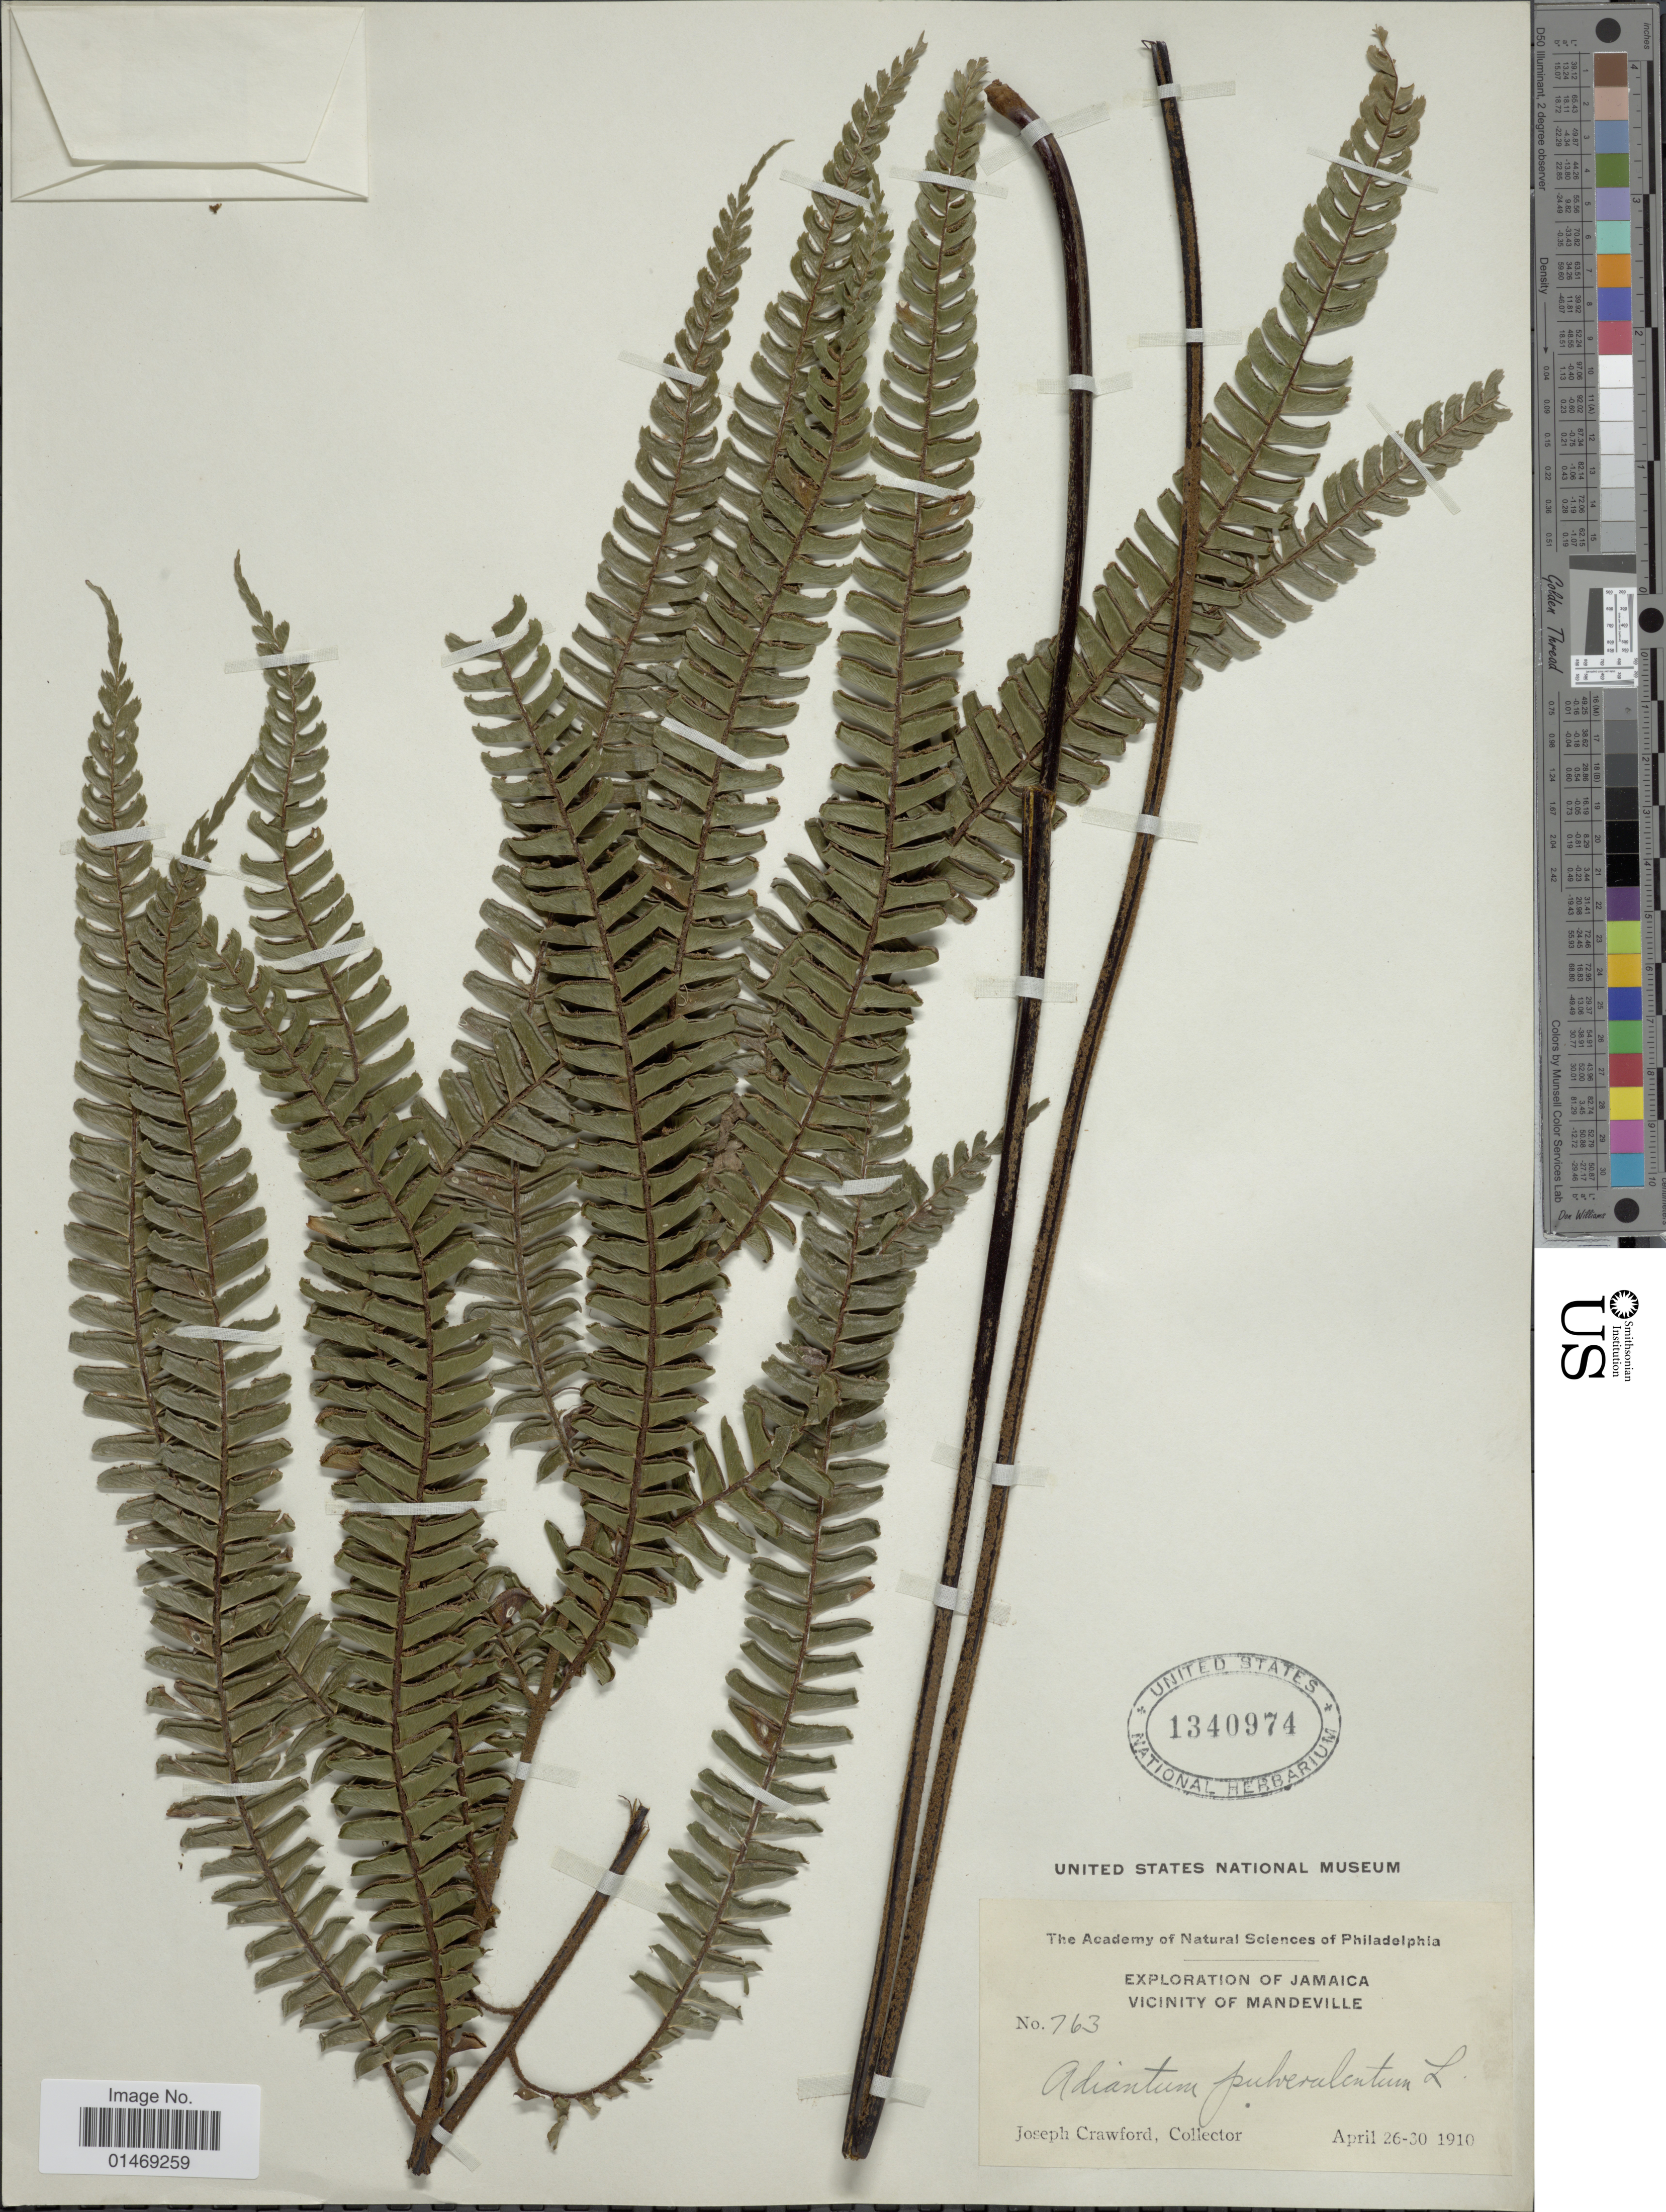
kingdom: Plantae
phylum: Tracheophyta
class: Polypodiopsida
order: Polypodiales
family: Pteridaceae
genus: Adiantum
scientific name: Adiantum pulverulentum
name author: L.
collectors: J. Crawford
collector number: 763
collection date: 1910-04-26/1910-04-30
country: Jamaica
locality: Vicinity of Mandeville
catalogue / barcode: US 1340974